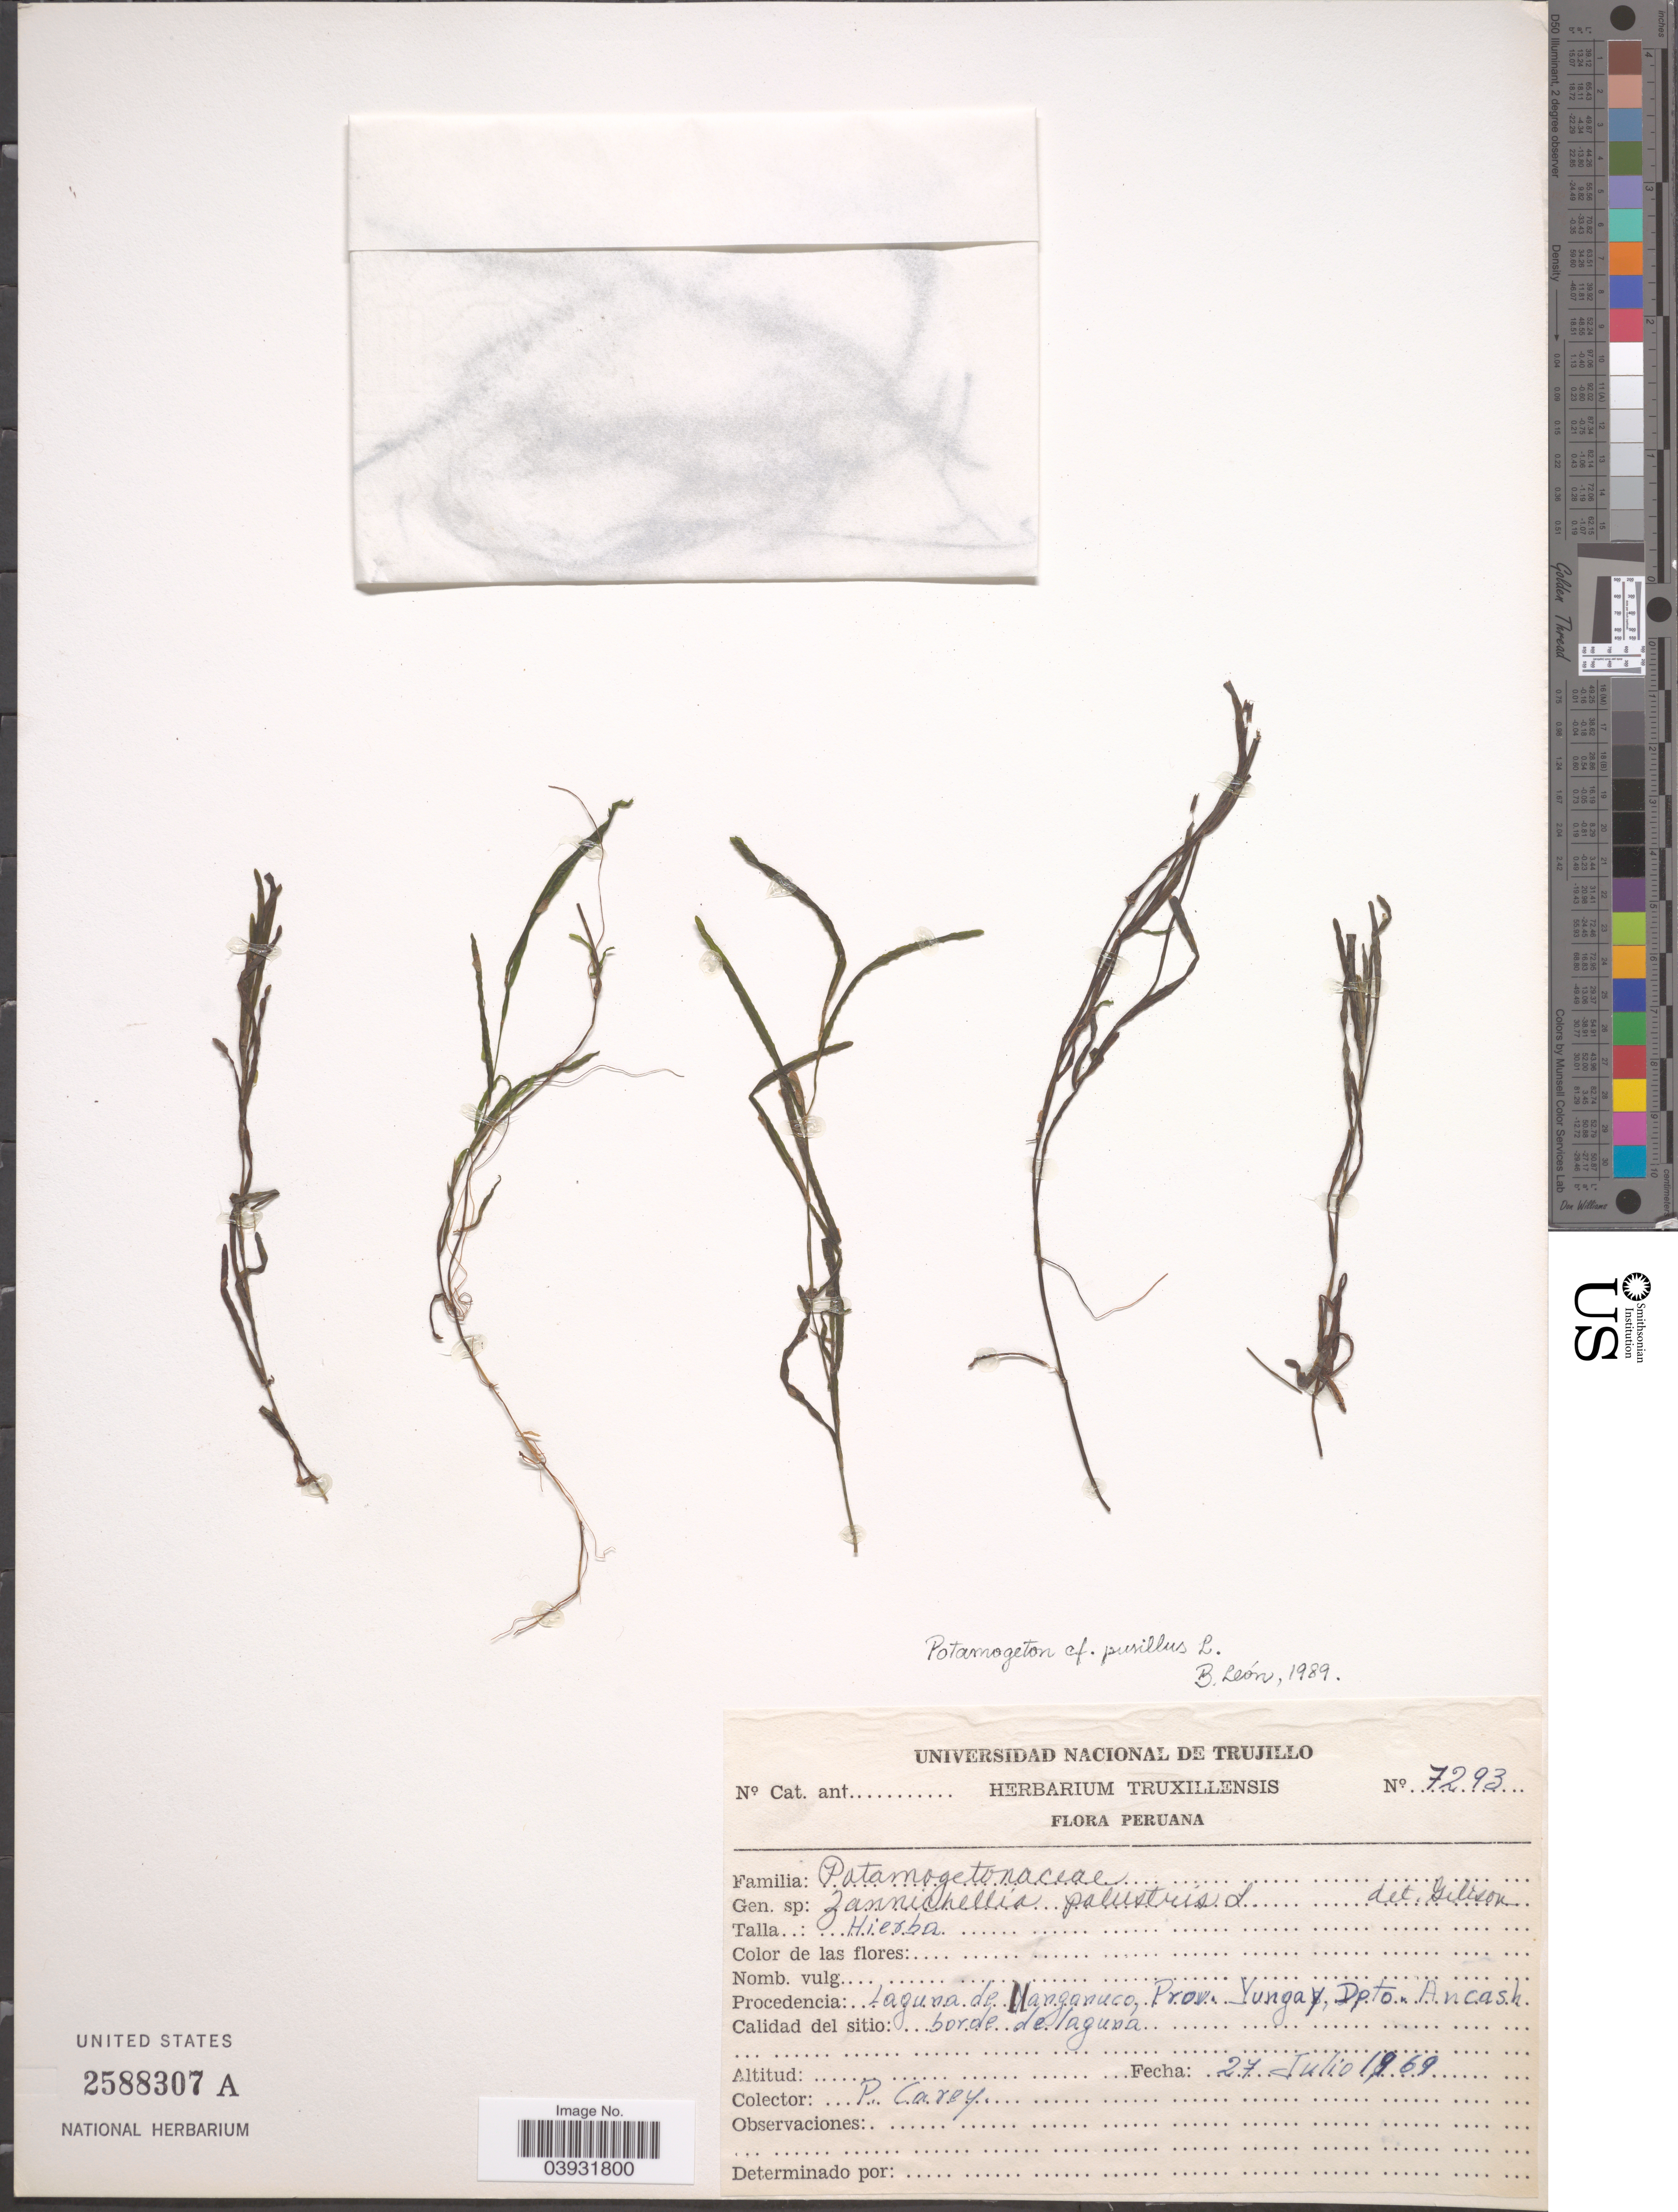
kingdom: Plantae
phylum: Tracheophyta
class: Liliopsida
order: Alismatales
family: Potamogetonaceae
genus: Potamogeton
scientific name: Potamogeton pusillus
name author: L.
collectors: P. Carey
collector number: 7293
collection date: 1969-07-27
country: Peru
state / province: Ancash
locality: Laguna de Nanganuco, Prov. Yungay, Dpto. Ancash.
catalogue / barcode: US 2588307A